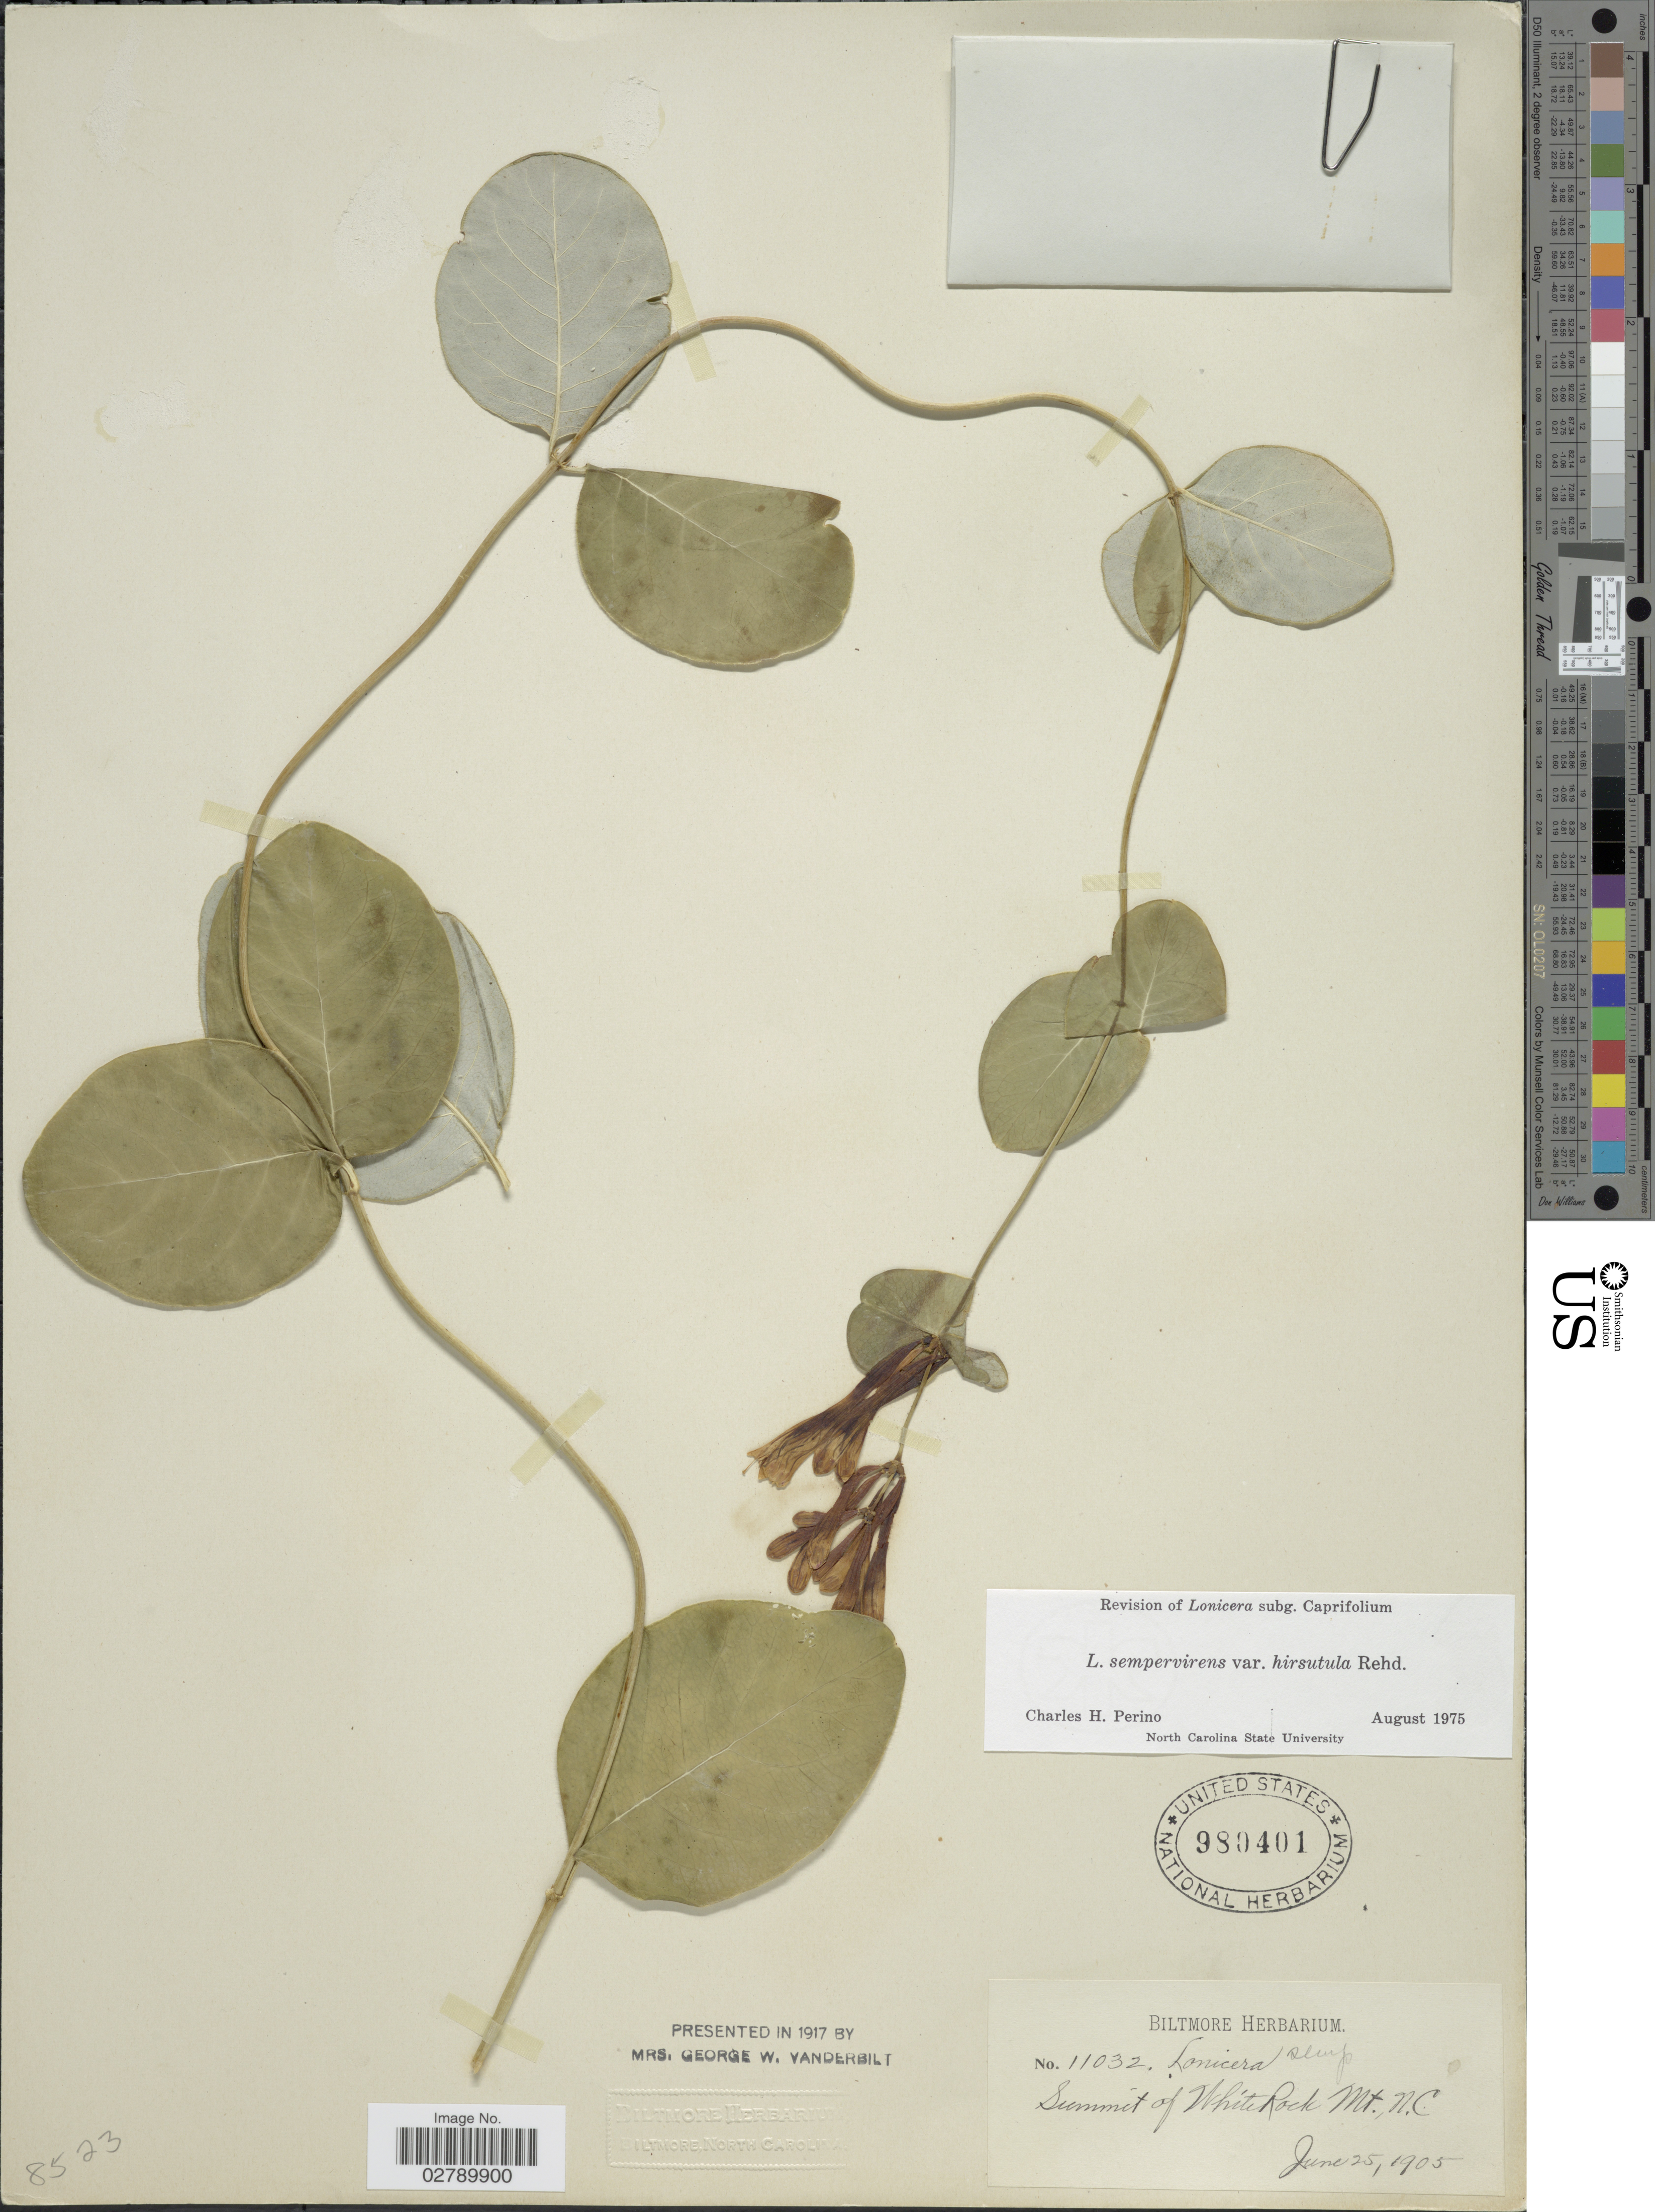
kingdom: Plantae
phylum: Tracheophyta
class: Magnoliopsida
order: Dipsacales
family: Caprifoliaceae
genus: Lonicera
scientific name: Lonicera sempervirens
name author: L.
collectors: ex herb. Biltmore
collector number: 11032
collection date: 1905-06-25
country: United States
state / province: North Carolina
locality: Summit of White Rock Mt.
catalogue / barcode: US 980401